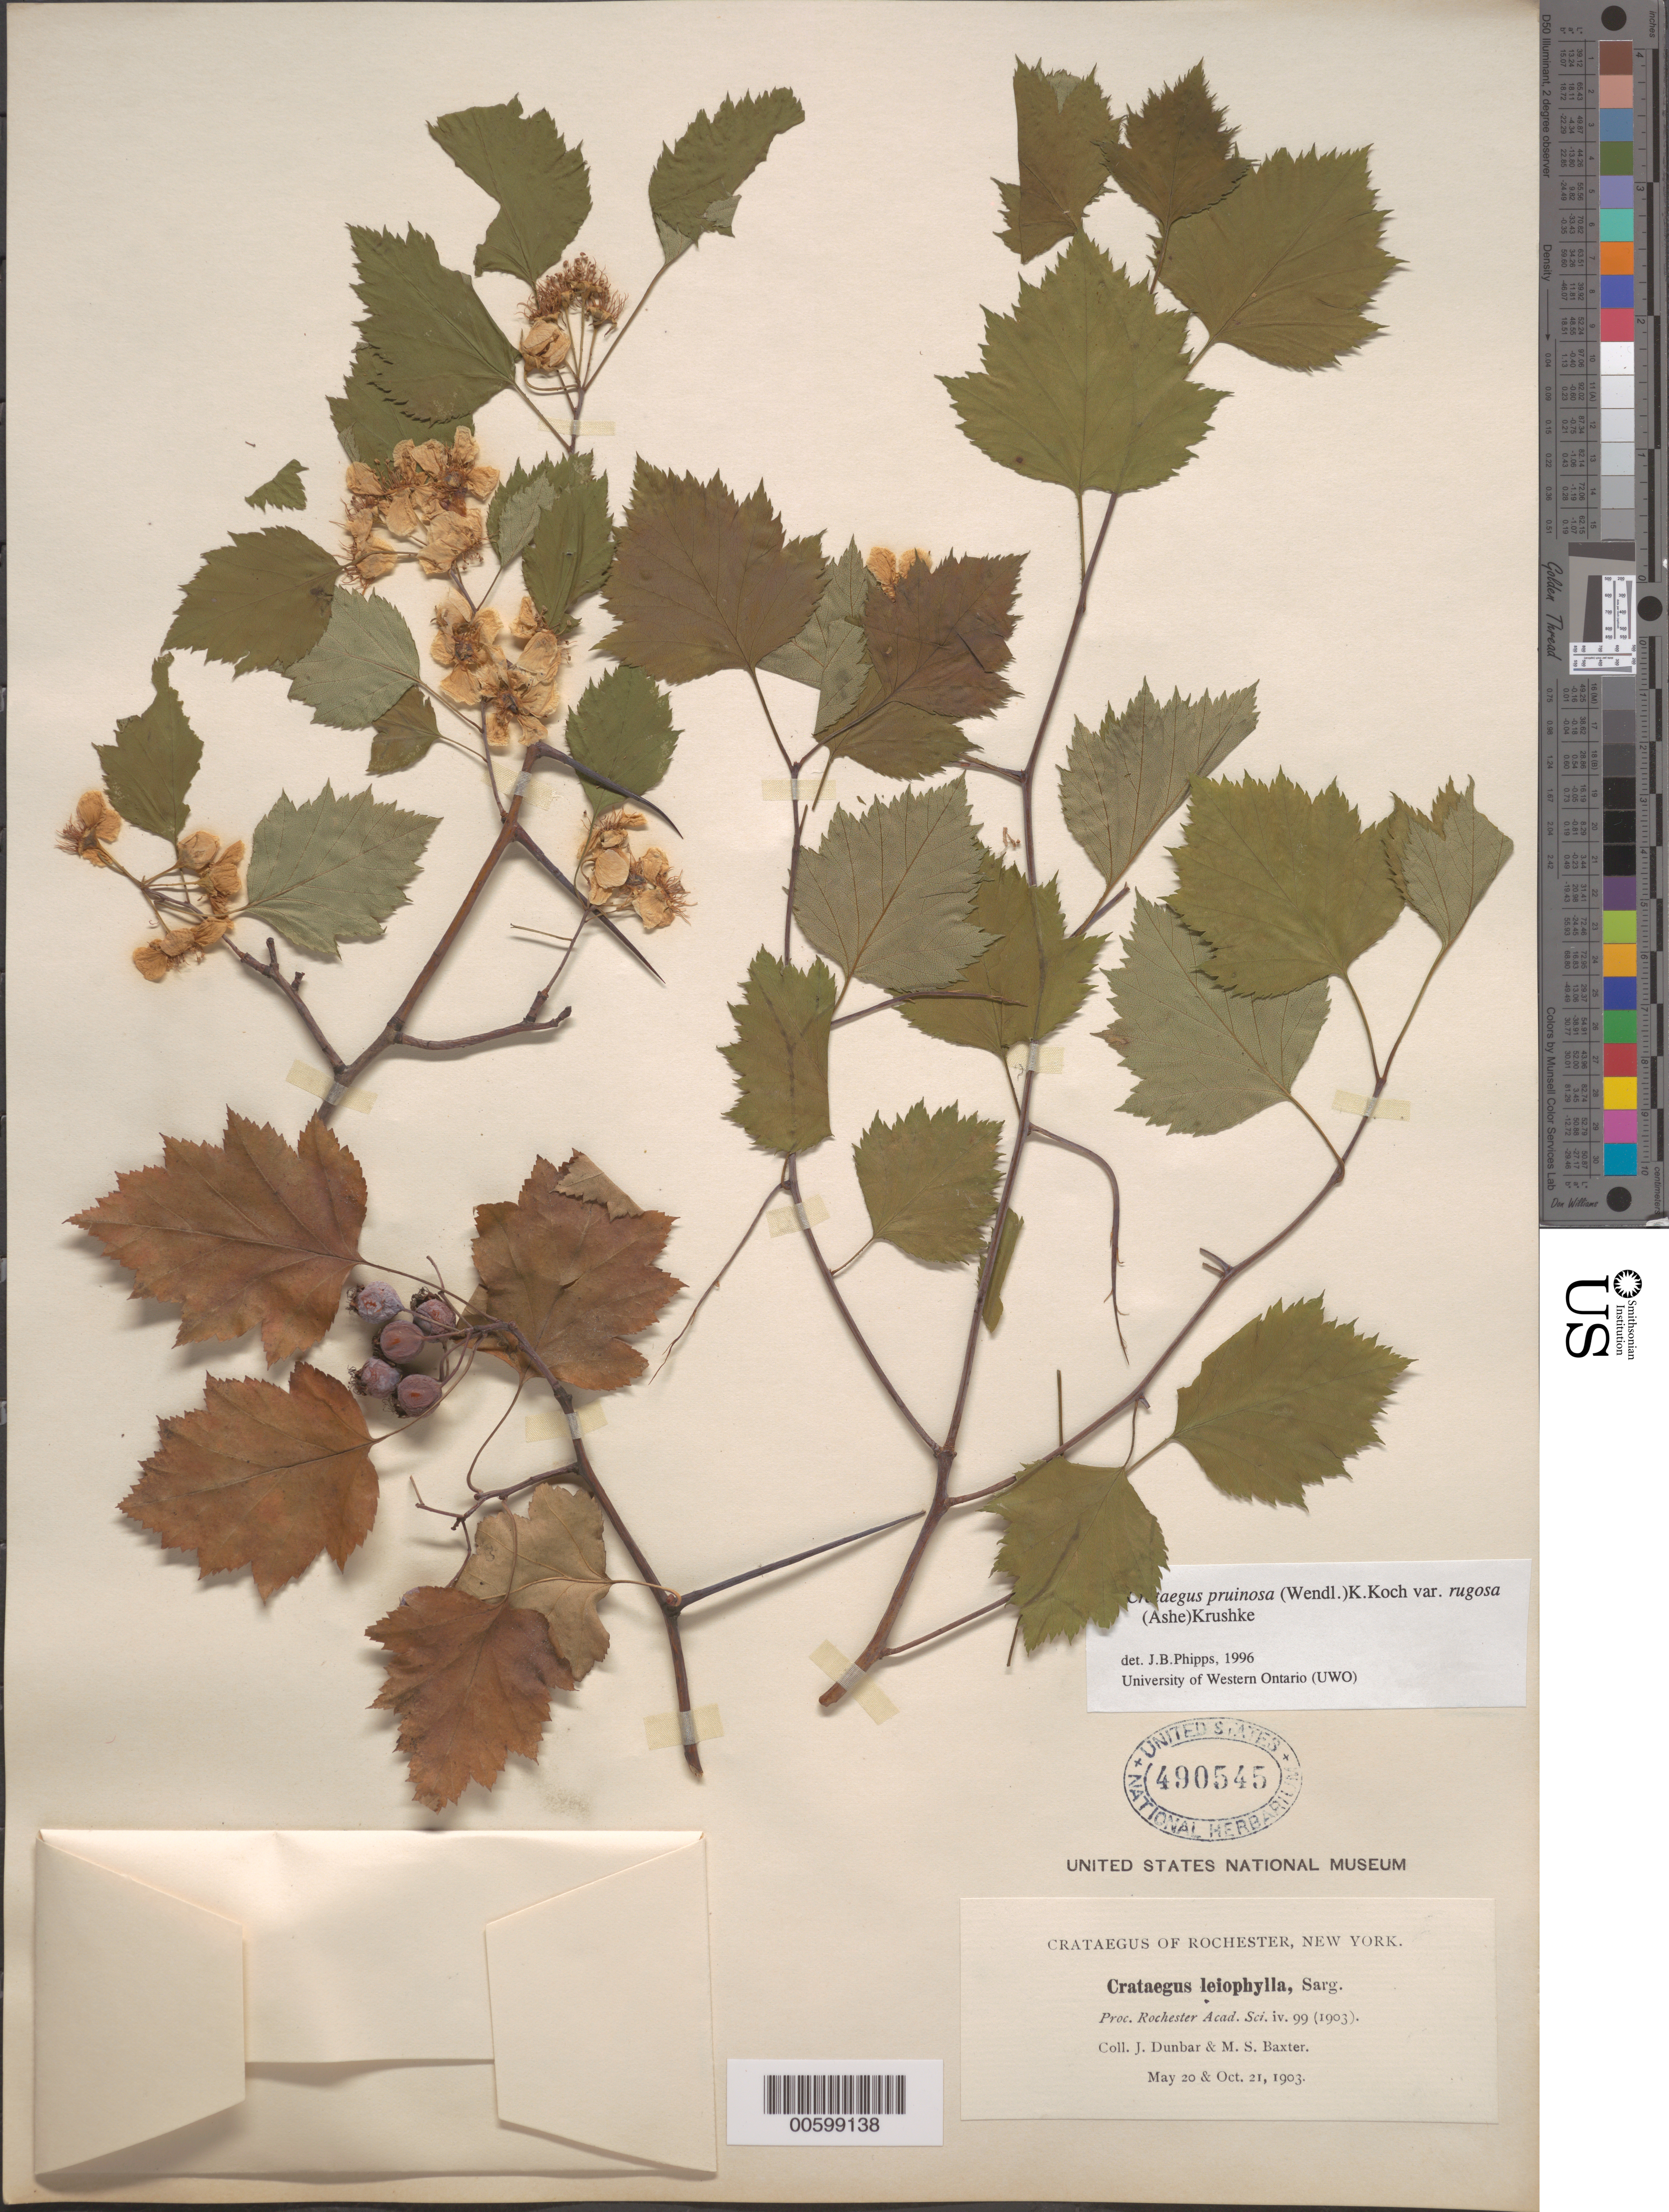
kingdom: Plantae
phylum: Tracheophyta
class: Magnoliopsida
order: Rosales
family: Rosaceae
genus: Crataegus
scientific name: Crataegus pruinosa var. rugosa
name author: (Ashe) Kruschke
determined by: Phipps, James B., (UWO), University of Western Ontario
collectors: J. Dunbar & M. Baxter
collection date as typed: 20 May 1903 and 21 Oct 1903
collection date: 1903-05-20,1903-10-21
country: United States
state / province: New York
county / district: Monroe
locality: Rochester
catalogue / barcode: US 490545